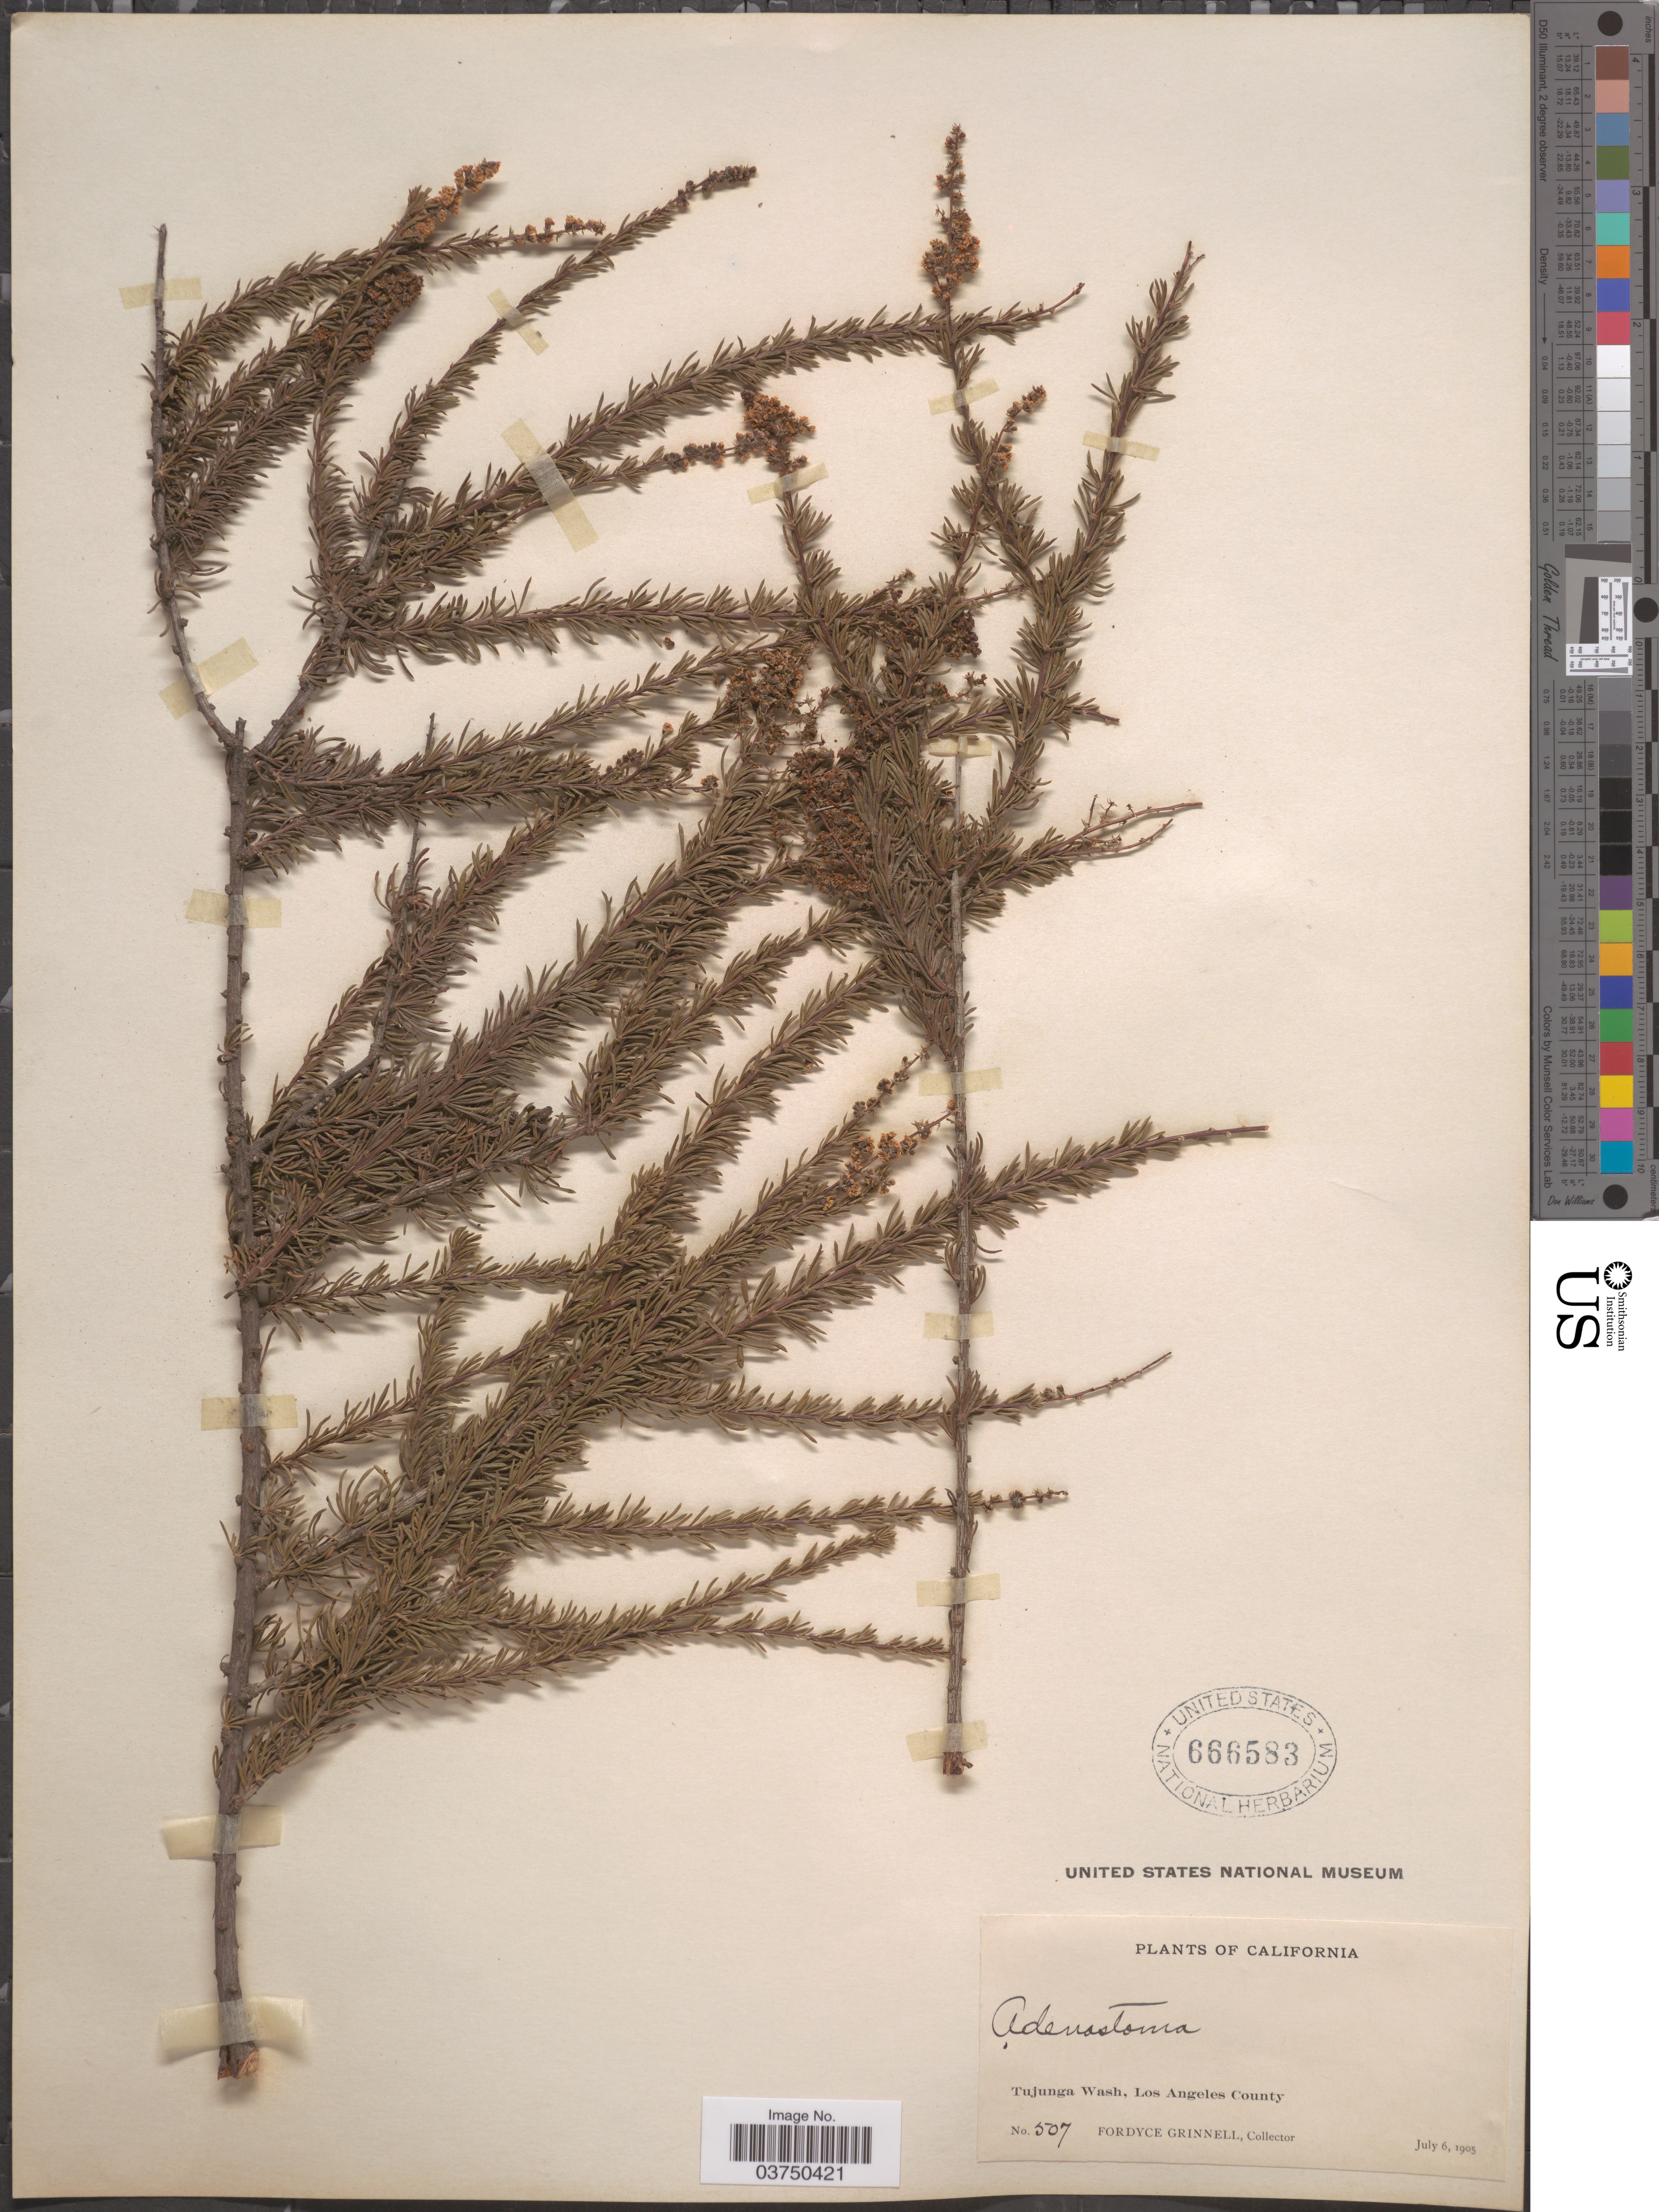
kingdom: Plantae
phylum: Tracheophyta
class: Magnoliopsida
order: Rosales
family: Rosaceae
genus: Adenostoma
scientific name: Adenostoma fasciculatum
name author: Hook. & Arn.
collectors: F. Grinnell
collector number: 507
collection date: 1905-07-06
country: United States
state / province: California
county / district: Los Angeles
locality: Tujunga Wash, Los Angeles County.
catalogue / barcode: US 666583